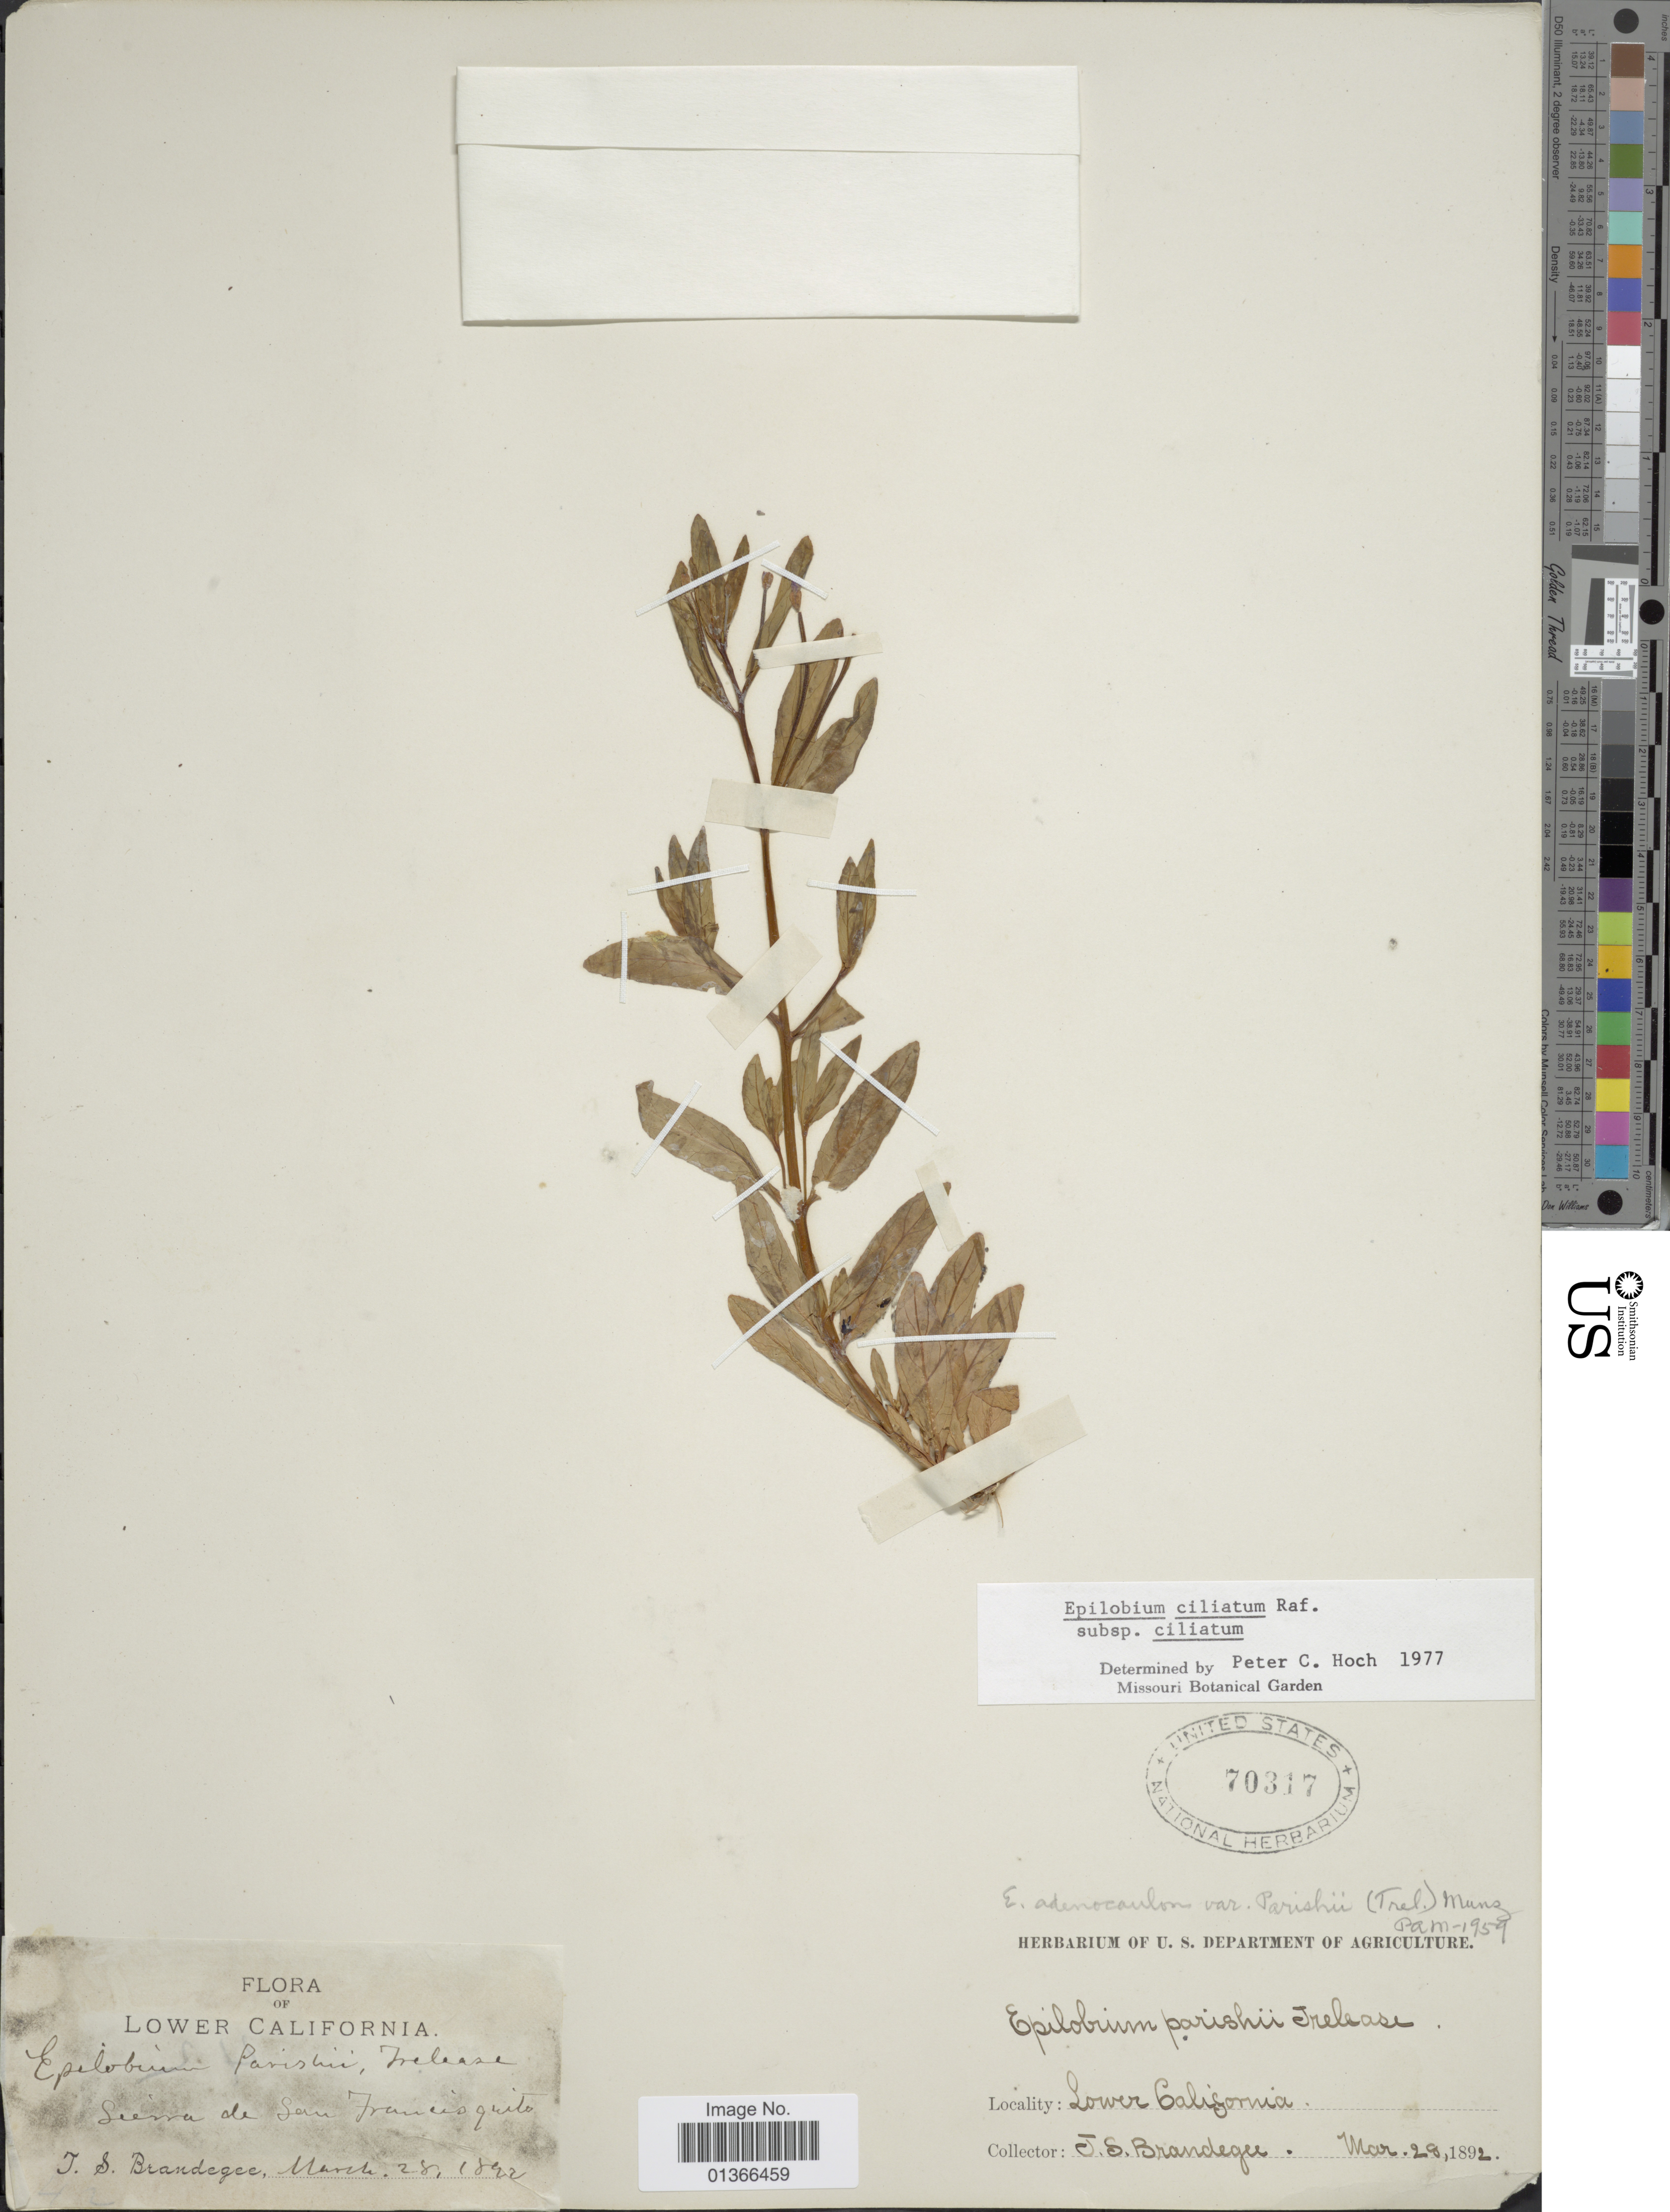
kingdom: Plantae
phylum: Tracheophyta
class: Magnoliopsida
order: Myrtales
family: Onagraceae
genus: Epilobium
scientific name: Epilobium ciliatum subsp. ciliatum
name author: Raf.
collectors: J. S. Brandegee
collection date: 1892-03-28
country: Mexico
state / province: Baja California Sur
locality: Lower California. Sierra de San Fracisquito.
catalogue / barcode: US 70317